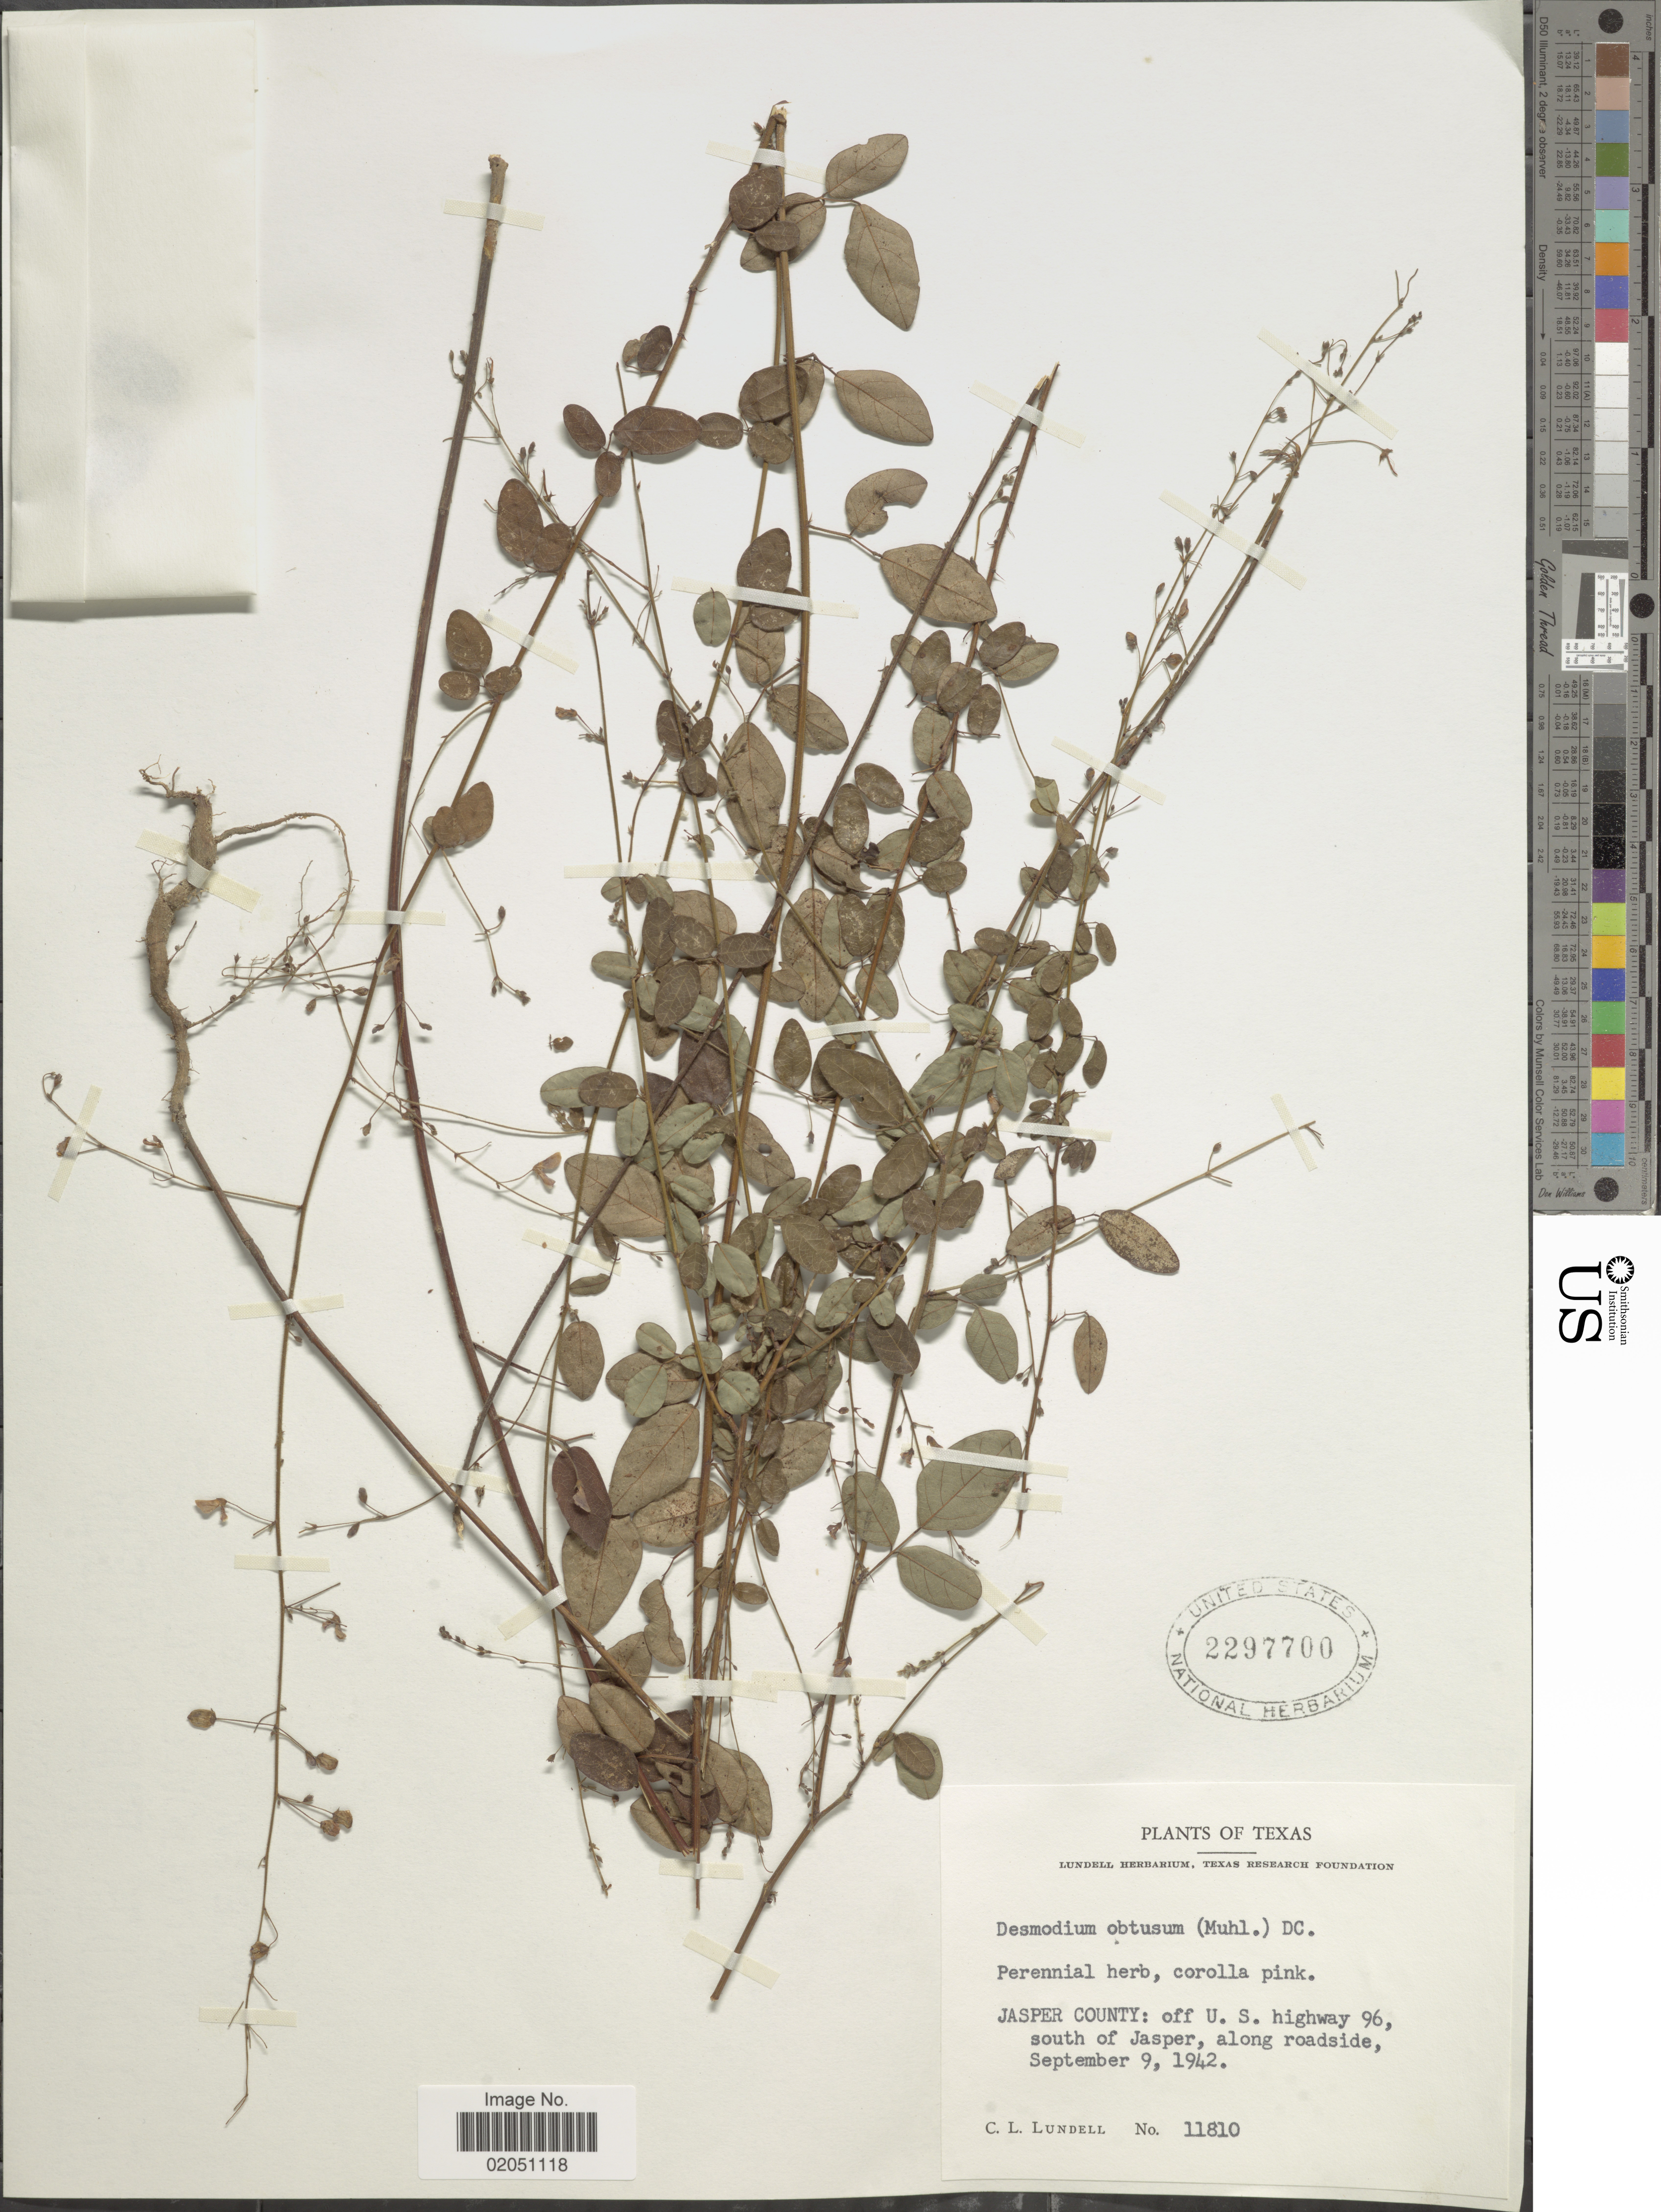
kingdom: Plantae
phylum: Tracheophyta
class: Magnoliopsida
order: Fabales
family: Fabaceae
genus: Desmodium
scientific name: Desmodium obtusum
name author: (Muhl. ex Willd.) DC.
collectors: C. L. Lundell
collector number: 11810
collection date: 1942-09-09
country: United States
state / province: Texas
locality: Jasper County: off U.S. highway 96, south of Jasper, along roadside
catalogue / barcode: US 2297700